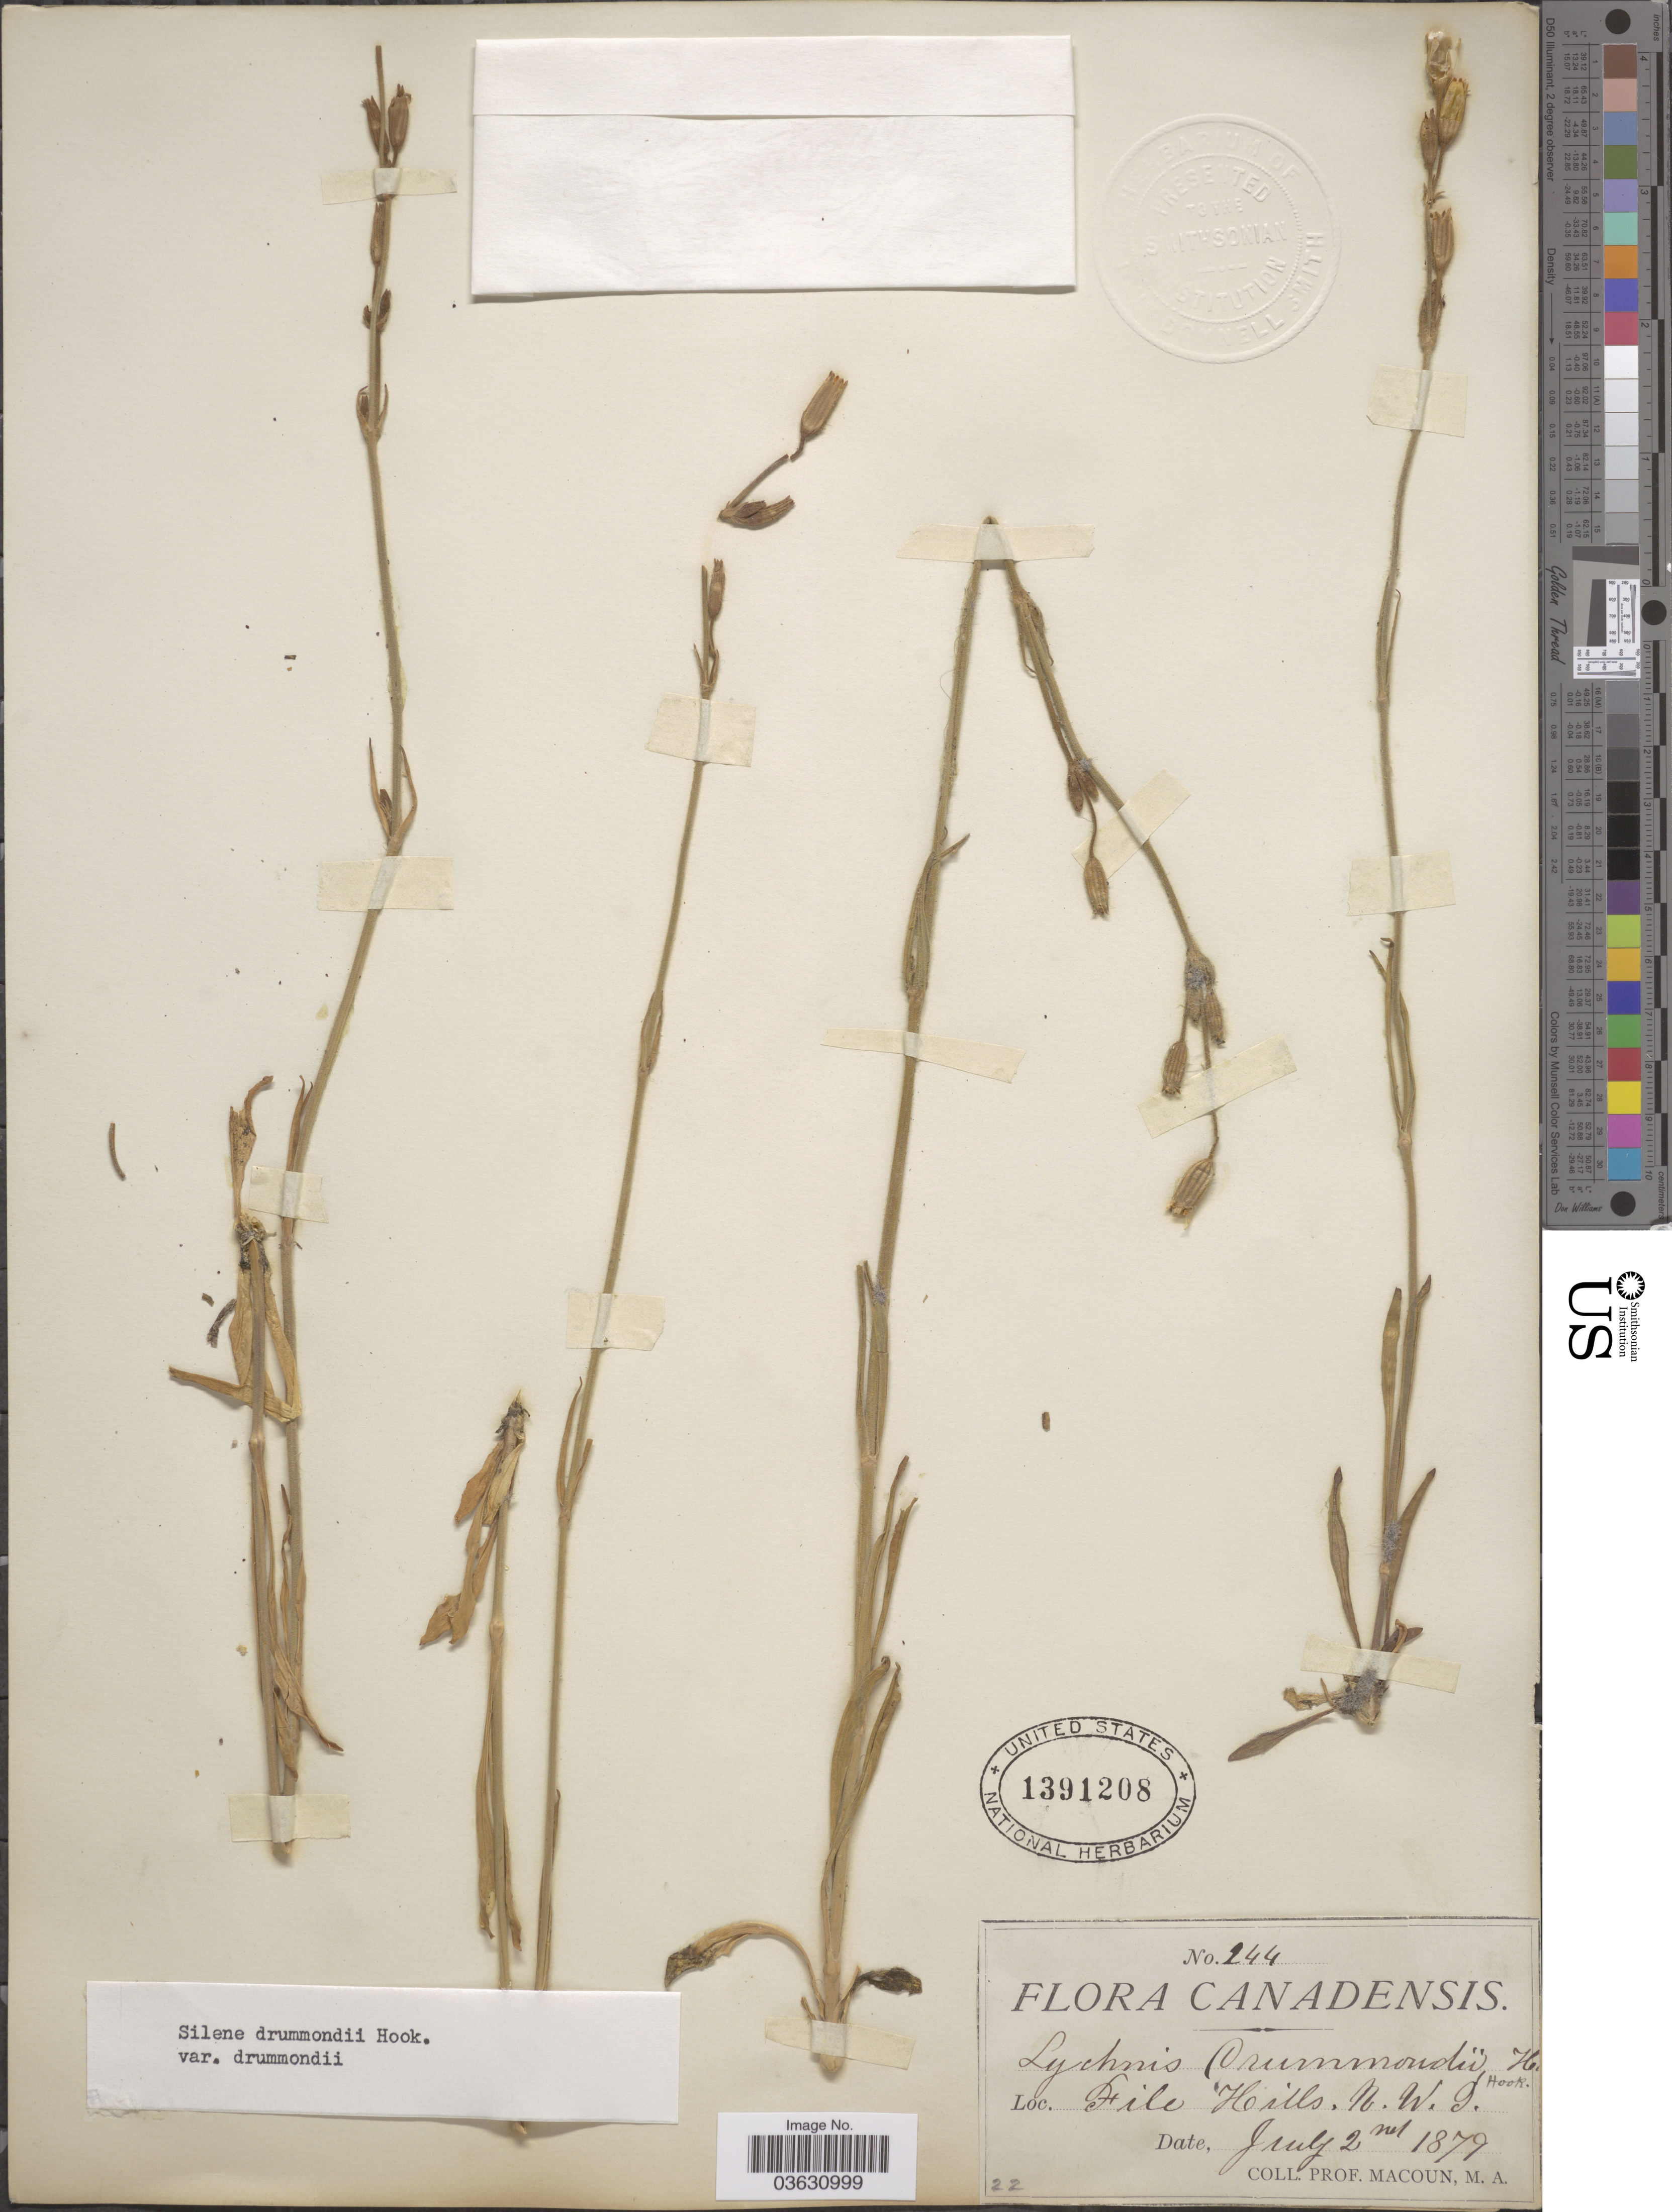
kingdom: Plantae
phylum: Tracheophyta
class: Magnoliopsida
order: Caryophyllales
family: Caryophyllaceae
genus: Silene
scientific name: Silene drummondii var. drummondii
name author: Hook.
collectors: -- Macoun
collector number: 244*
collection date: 1879-07-02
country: Canada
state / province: Northwest Territories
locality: File Hills, N.W.T.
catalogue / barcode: US 1391208